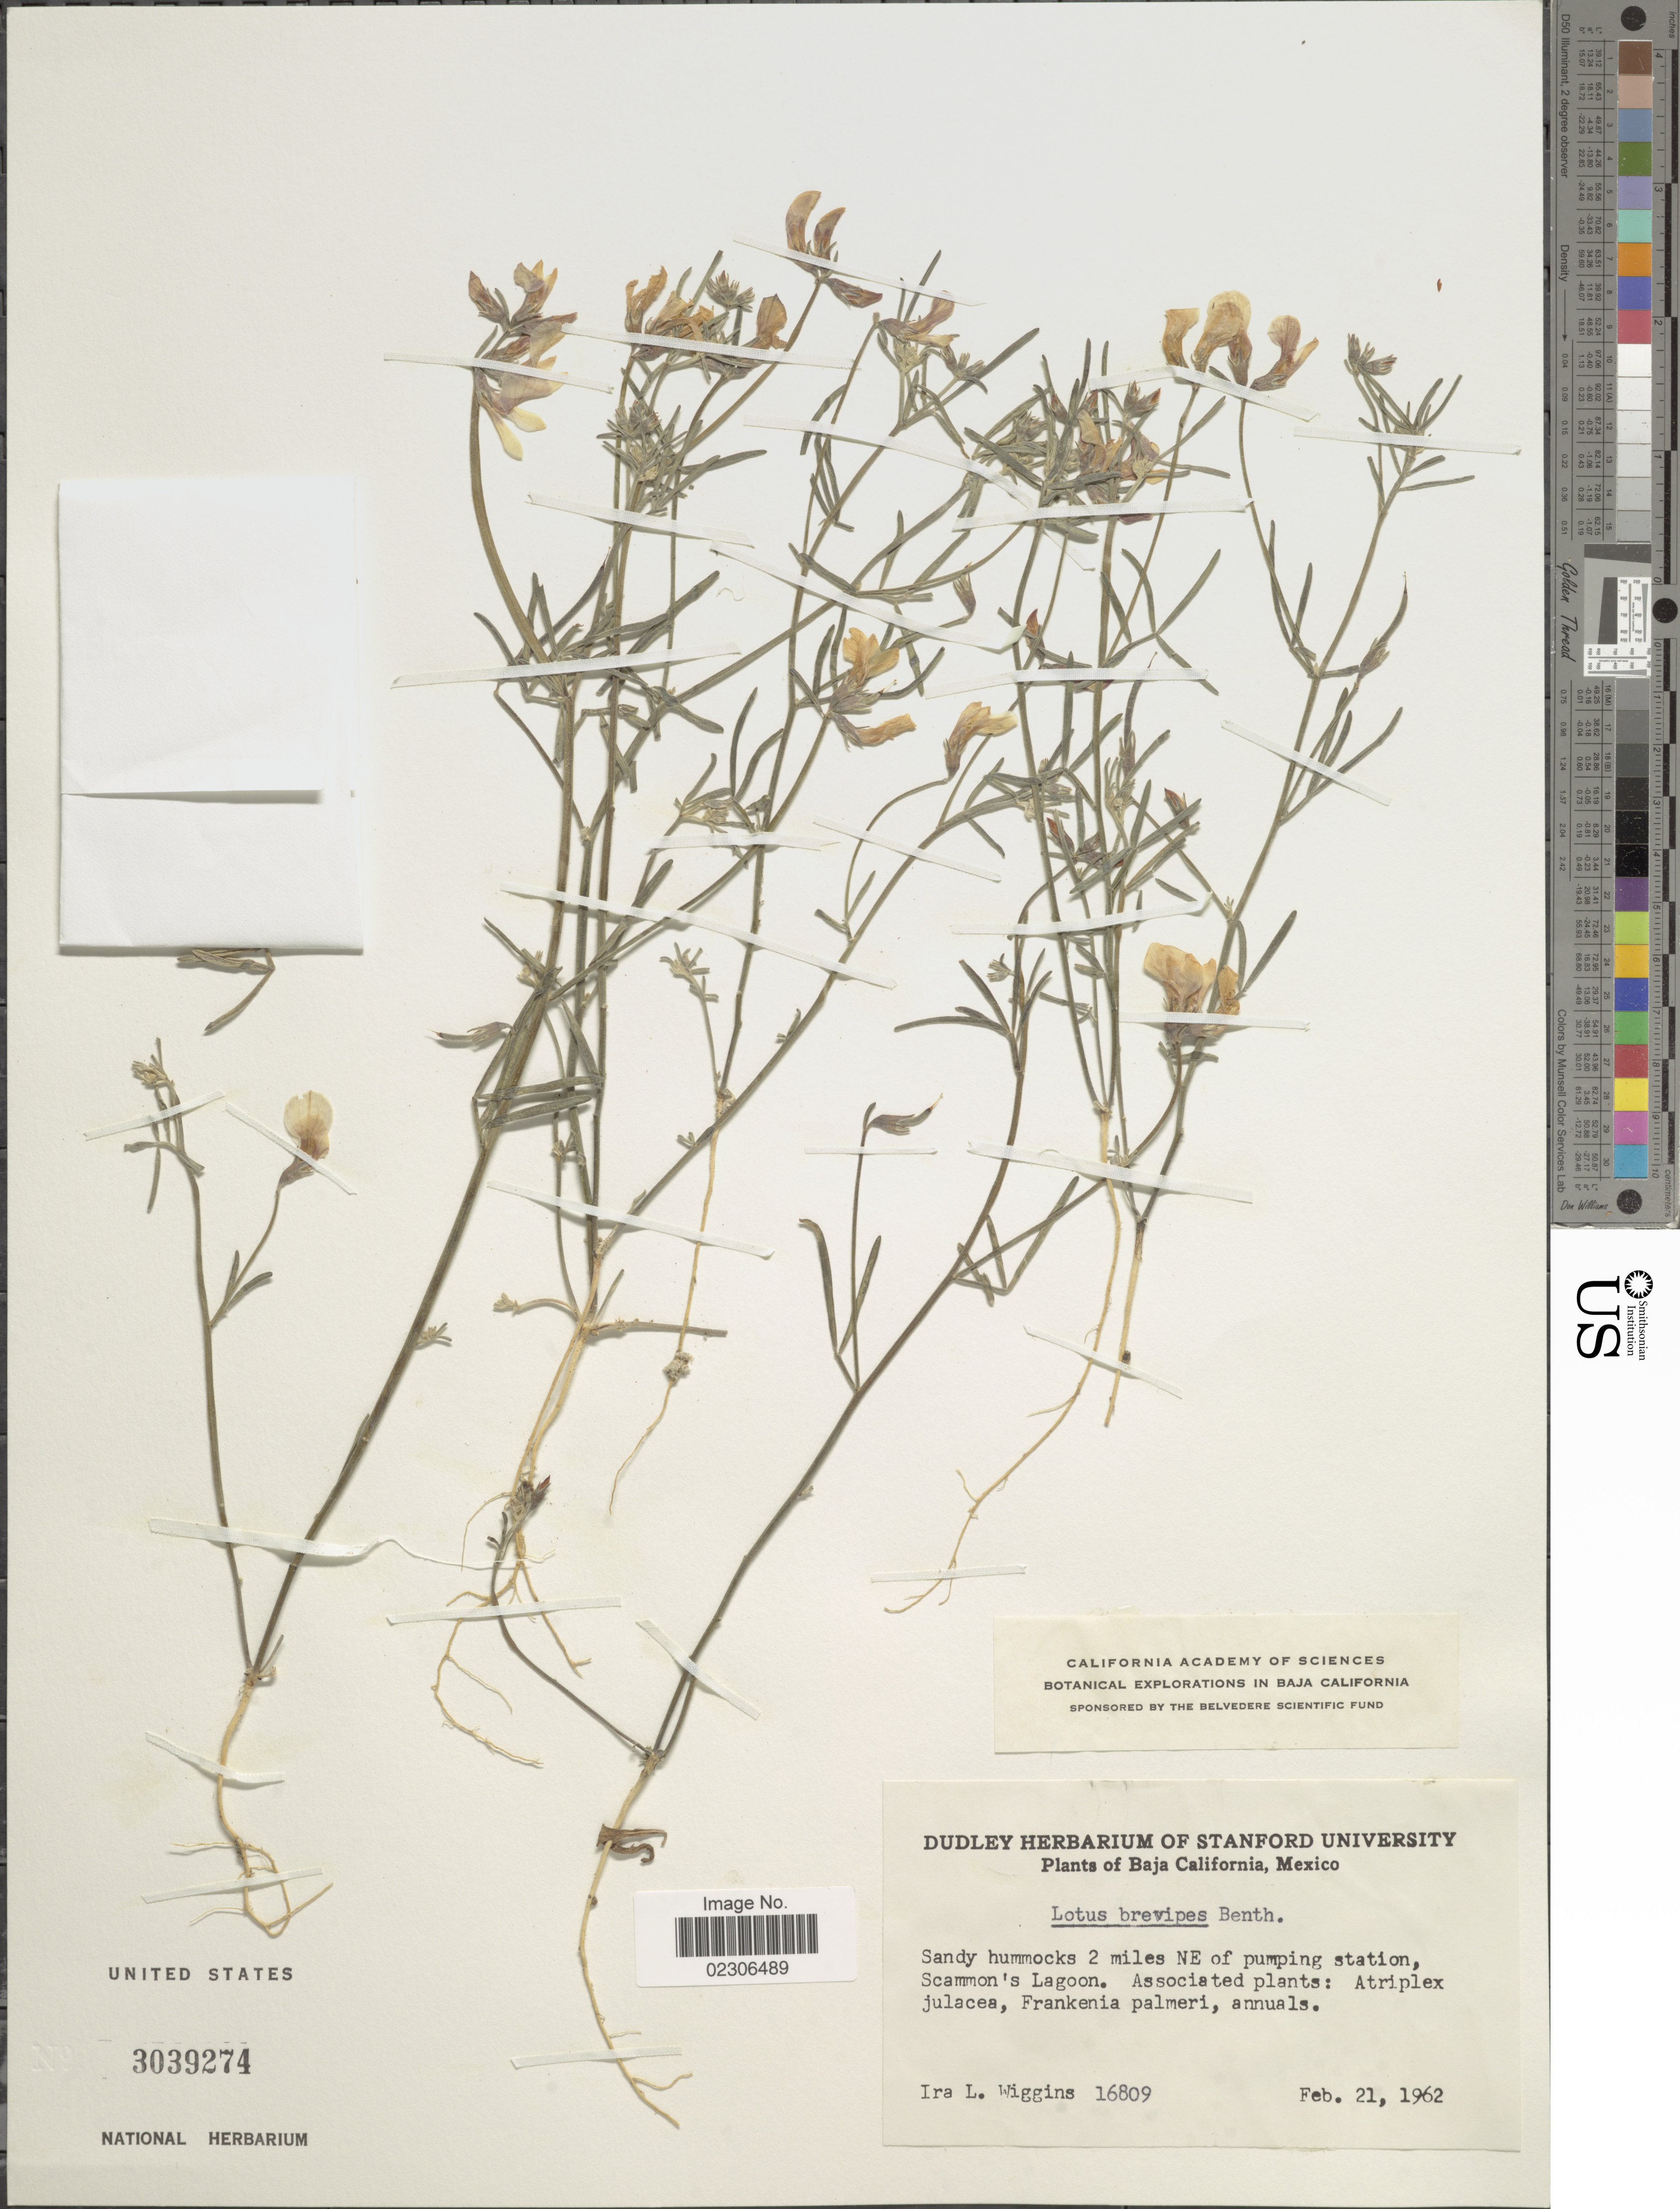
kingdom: Plantae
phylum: Tracheophyta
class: Magnoliopsida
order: Fabales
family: Fabaceae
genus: Lotus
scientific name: Lotus brevipes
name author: Benth.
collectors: I. L. Wiggins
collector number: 16809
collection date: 1962-02-21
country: Mexico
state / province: Baja California Sur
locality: Sandy hummocks 2 miles NE of pumping station, Scammo's Lagoon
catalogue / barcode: US 3039274